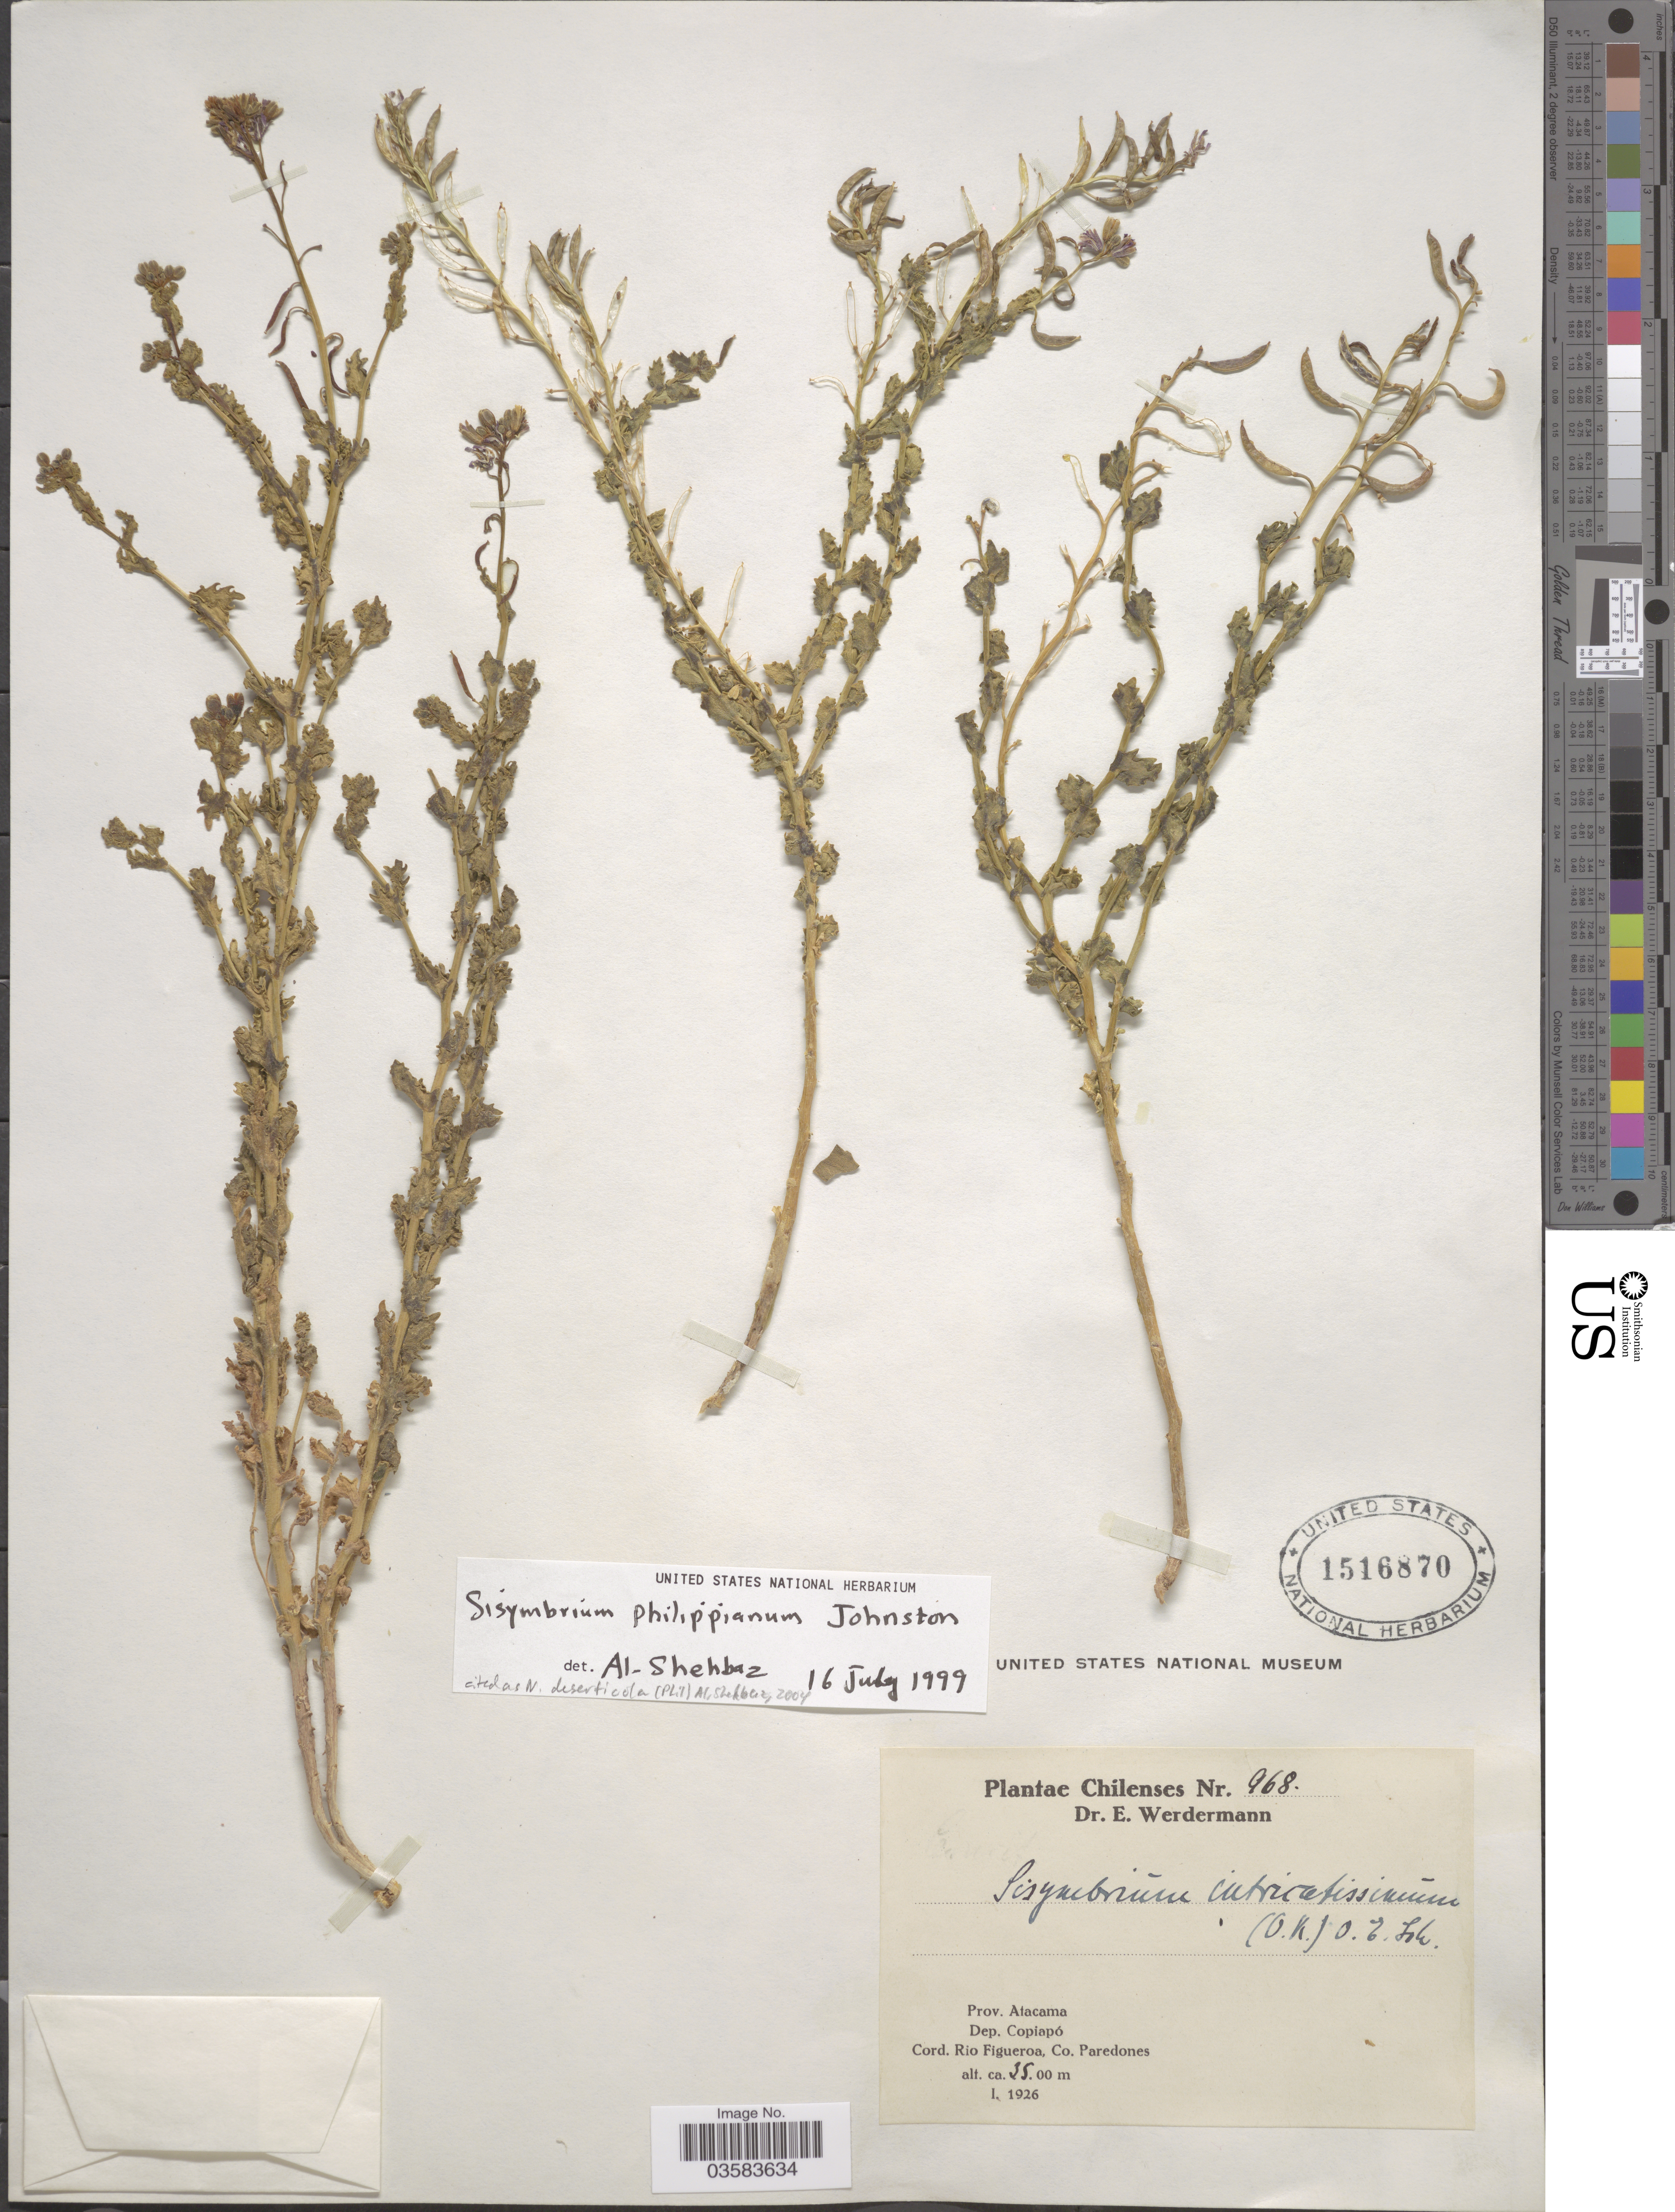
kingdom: Plantae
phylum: Tracheophyta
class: Magnoliopsida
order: Brassicales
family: Brassicaceae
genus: Neuontobotrys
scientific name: Neuontobotrys tarapacana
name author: (Phil.) Al-Shehbaz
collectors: E. Werdermann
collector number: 968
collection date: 1926-01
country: Chile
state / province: Atacama (III)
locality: Prov. Atacama. Dep. Copiapó. Cord. Rio Figueroa, Co. Paredones.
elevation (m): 3500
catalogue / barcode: US 1516870